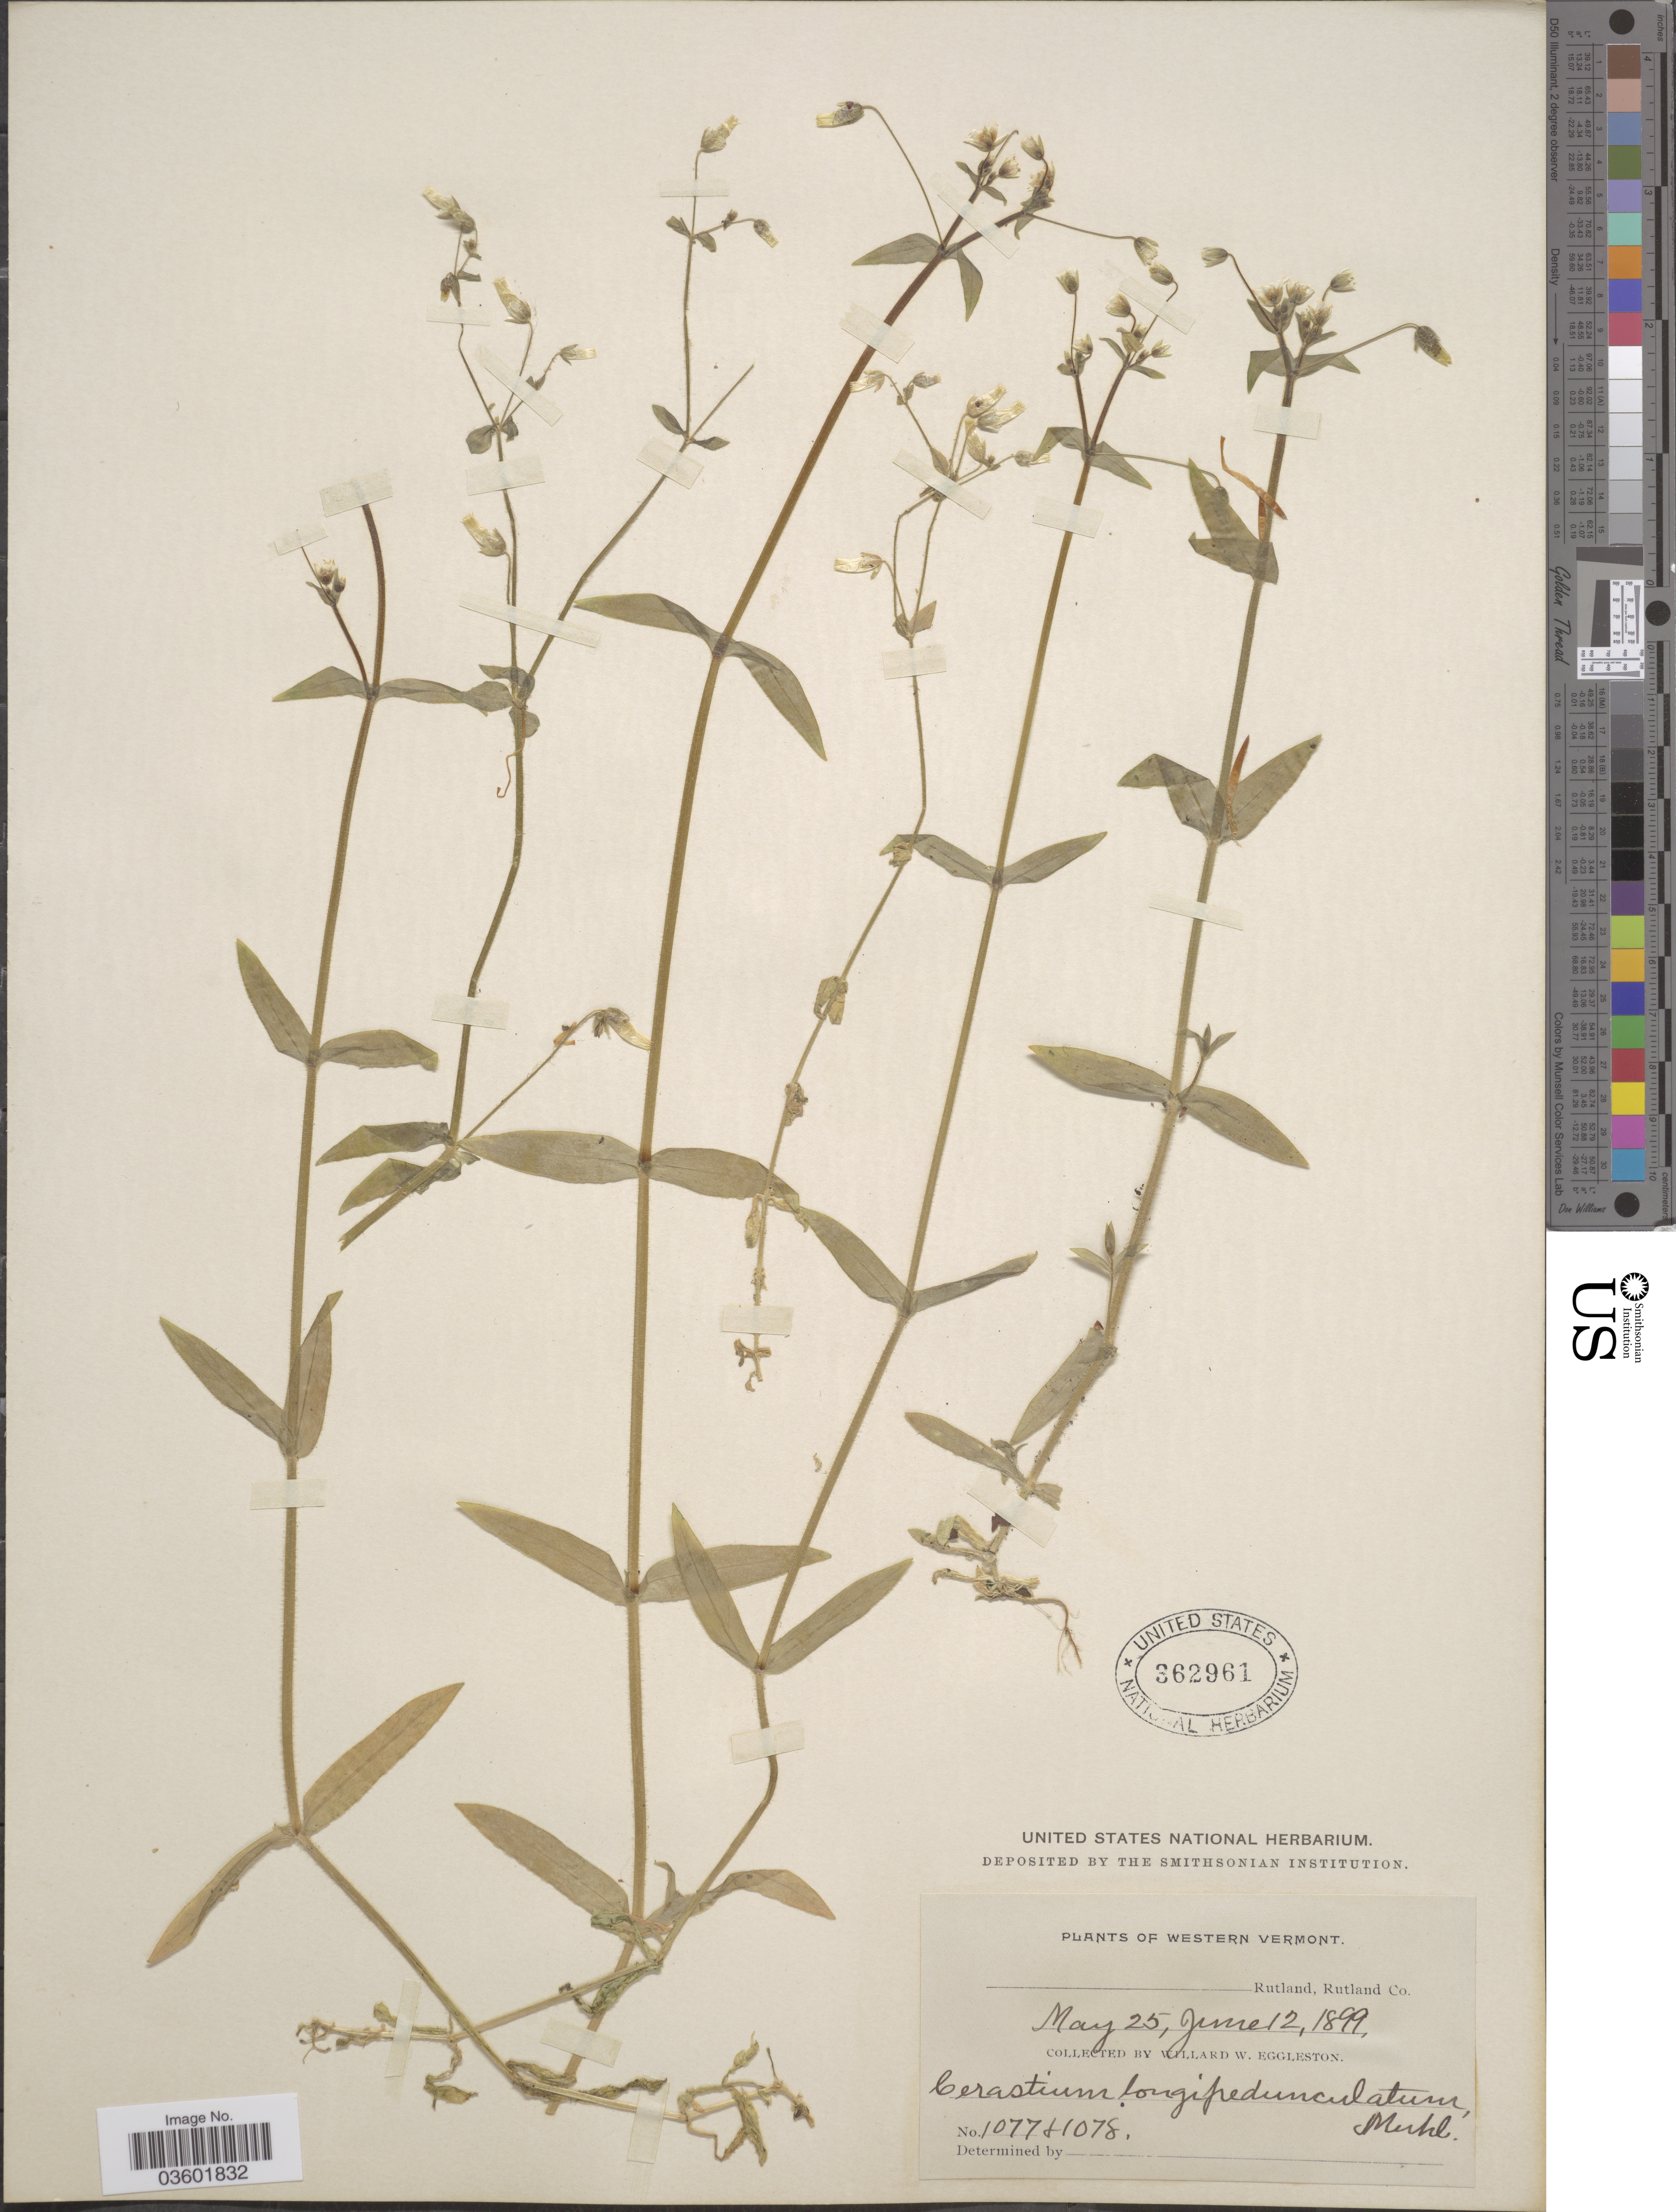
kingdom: Plantae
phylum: Tracheophyta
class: Magnoliopsida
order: Caryophyllales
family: Caryophyllaceae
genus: Cerastium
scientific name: Cerastium longipedunculatum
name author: Muhl.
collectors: W. W. Eggleston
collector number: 1077/1078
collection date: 1899-05-25/1899-06-12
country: United States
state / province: Vermont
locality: Western Vermont. Rutland, Rutland Co.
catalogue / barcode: US 362961